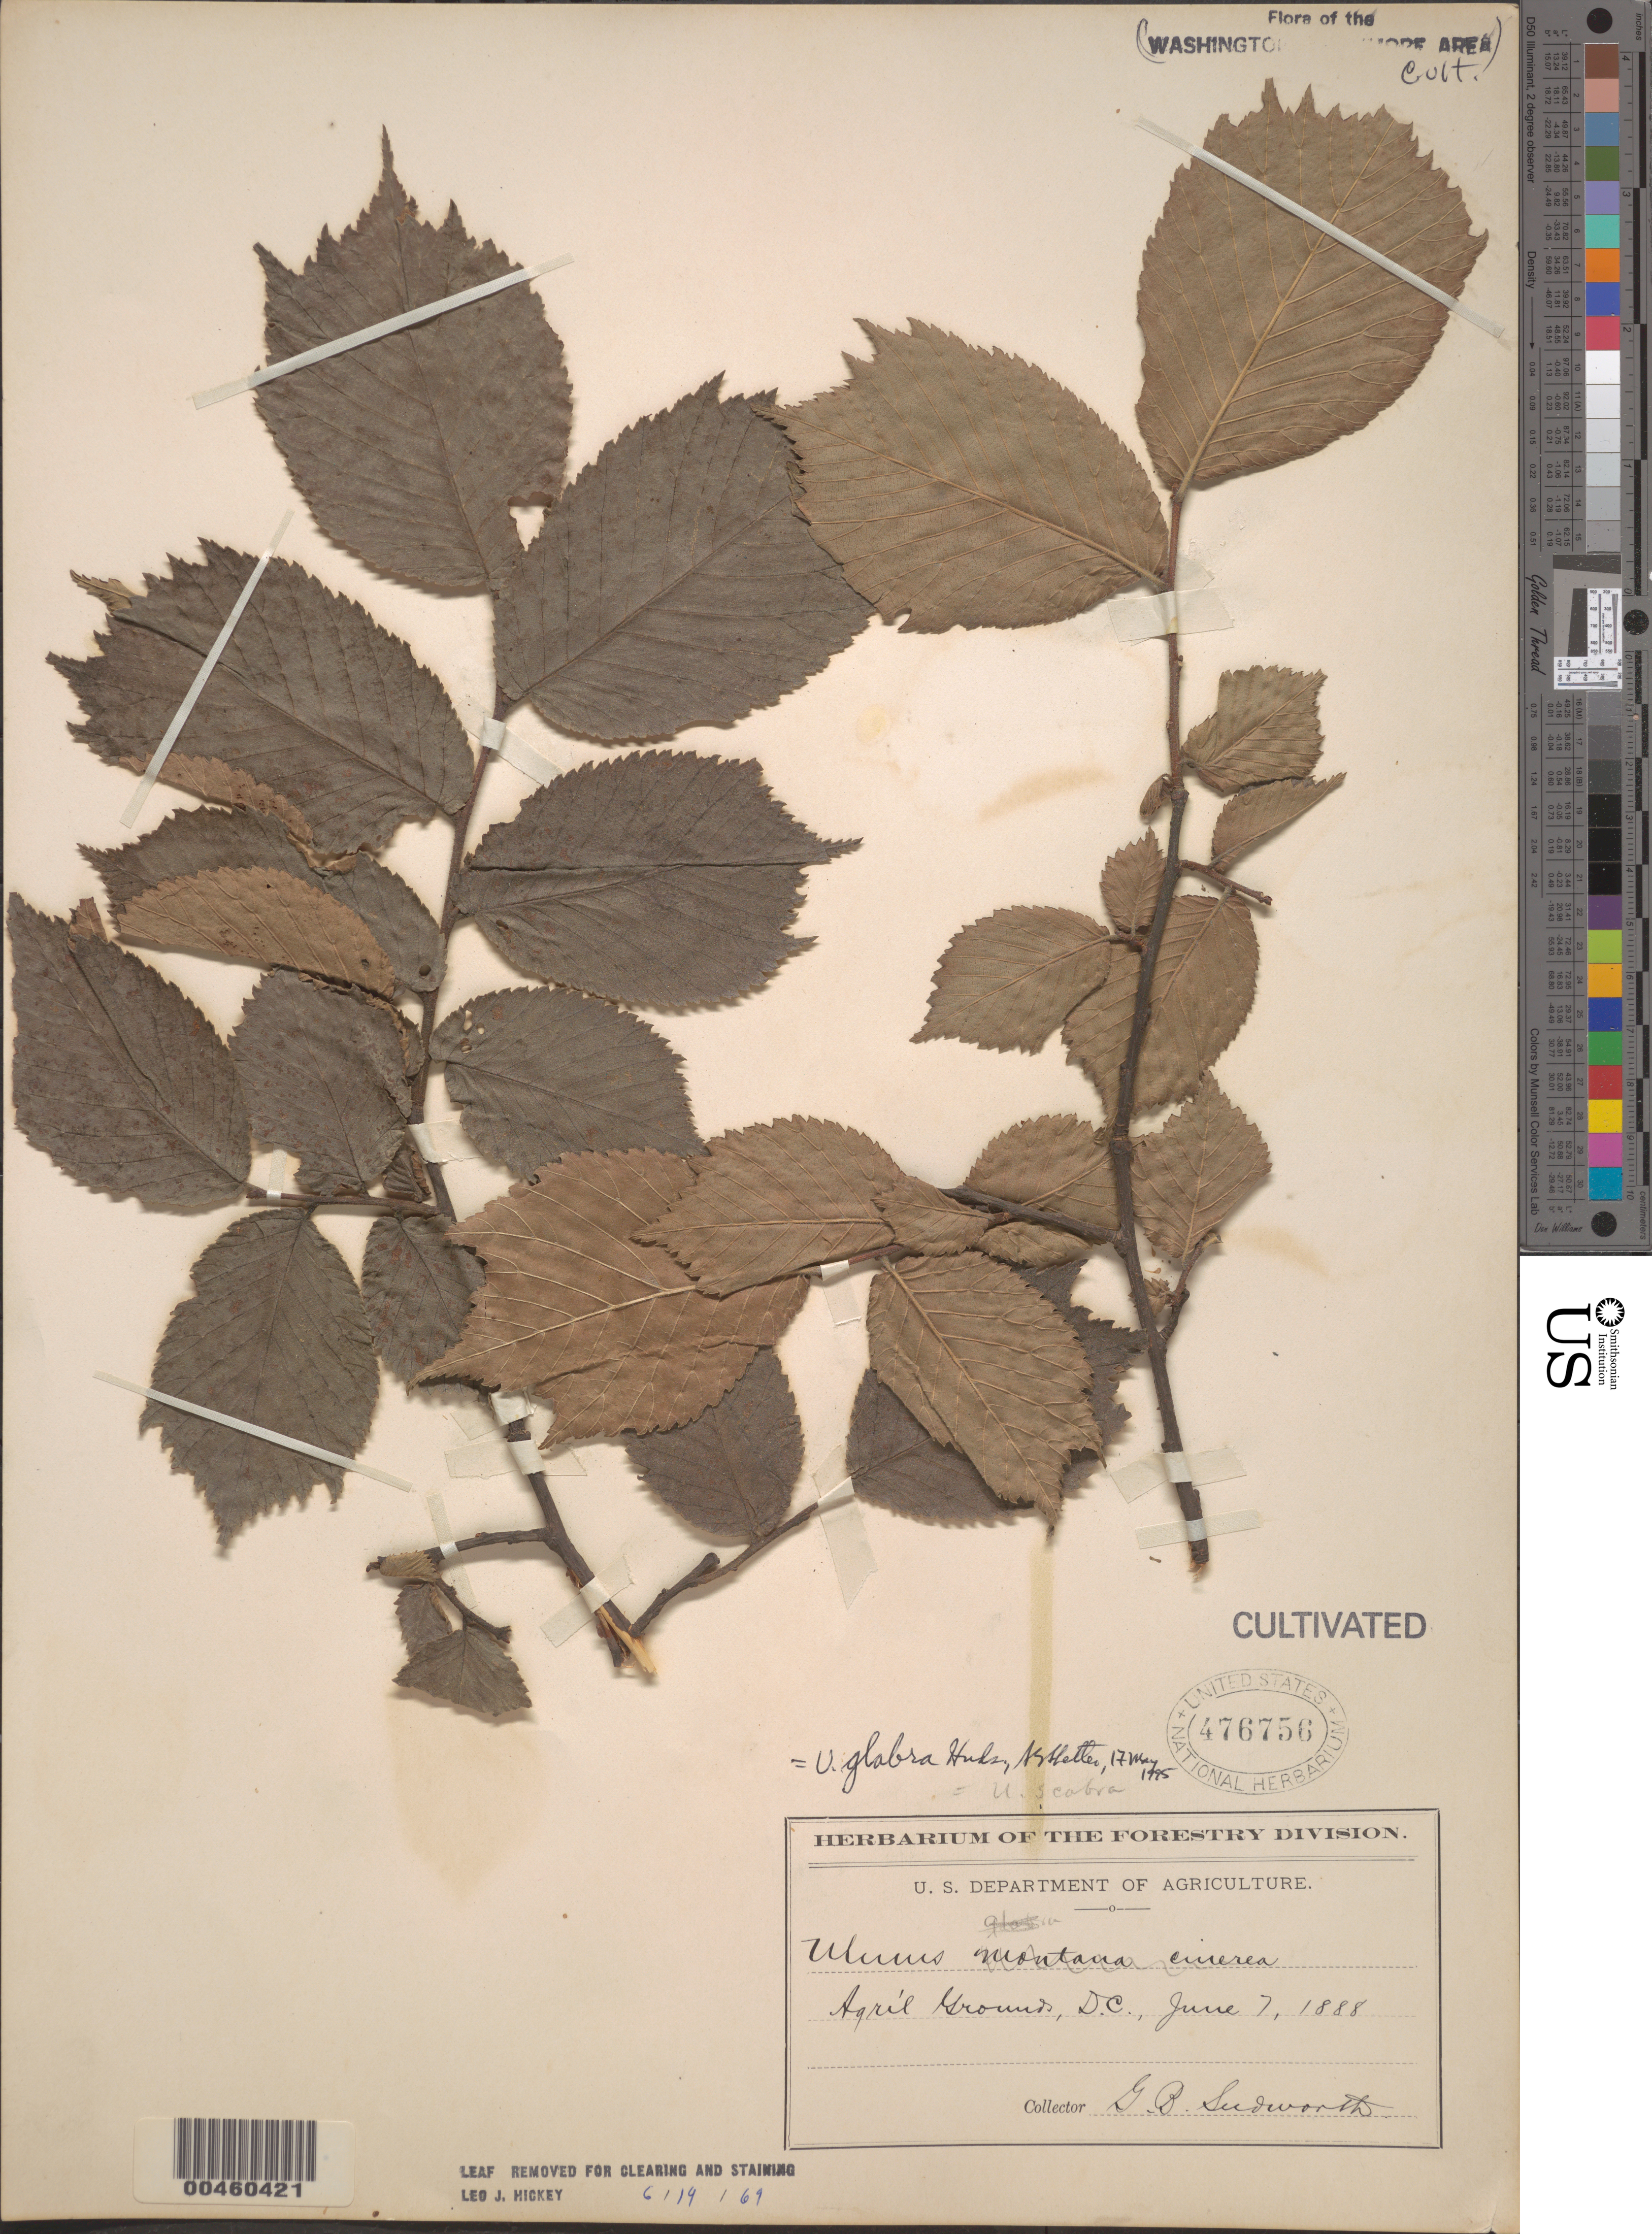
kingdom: Plantae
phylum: Tracheophyta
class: Magnoliopsida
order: Rosales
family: Ulmaceae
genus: Ulmus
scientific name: Ulmus glabra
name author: Huds.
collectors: G. B. Sudworth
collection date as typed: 07 Jun 1888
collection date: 1888-06-07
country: United States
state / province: District of Columbia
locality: Agricultural grounds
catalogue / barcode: US 476756